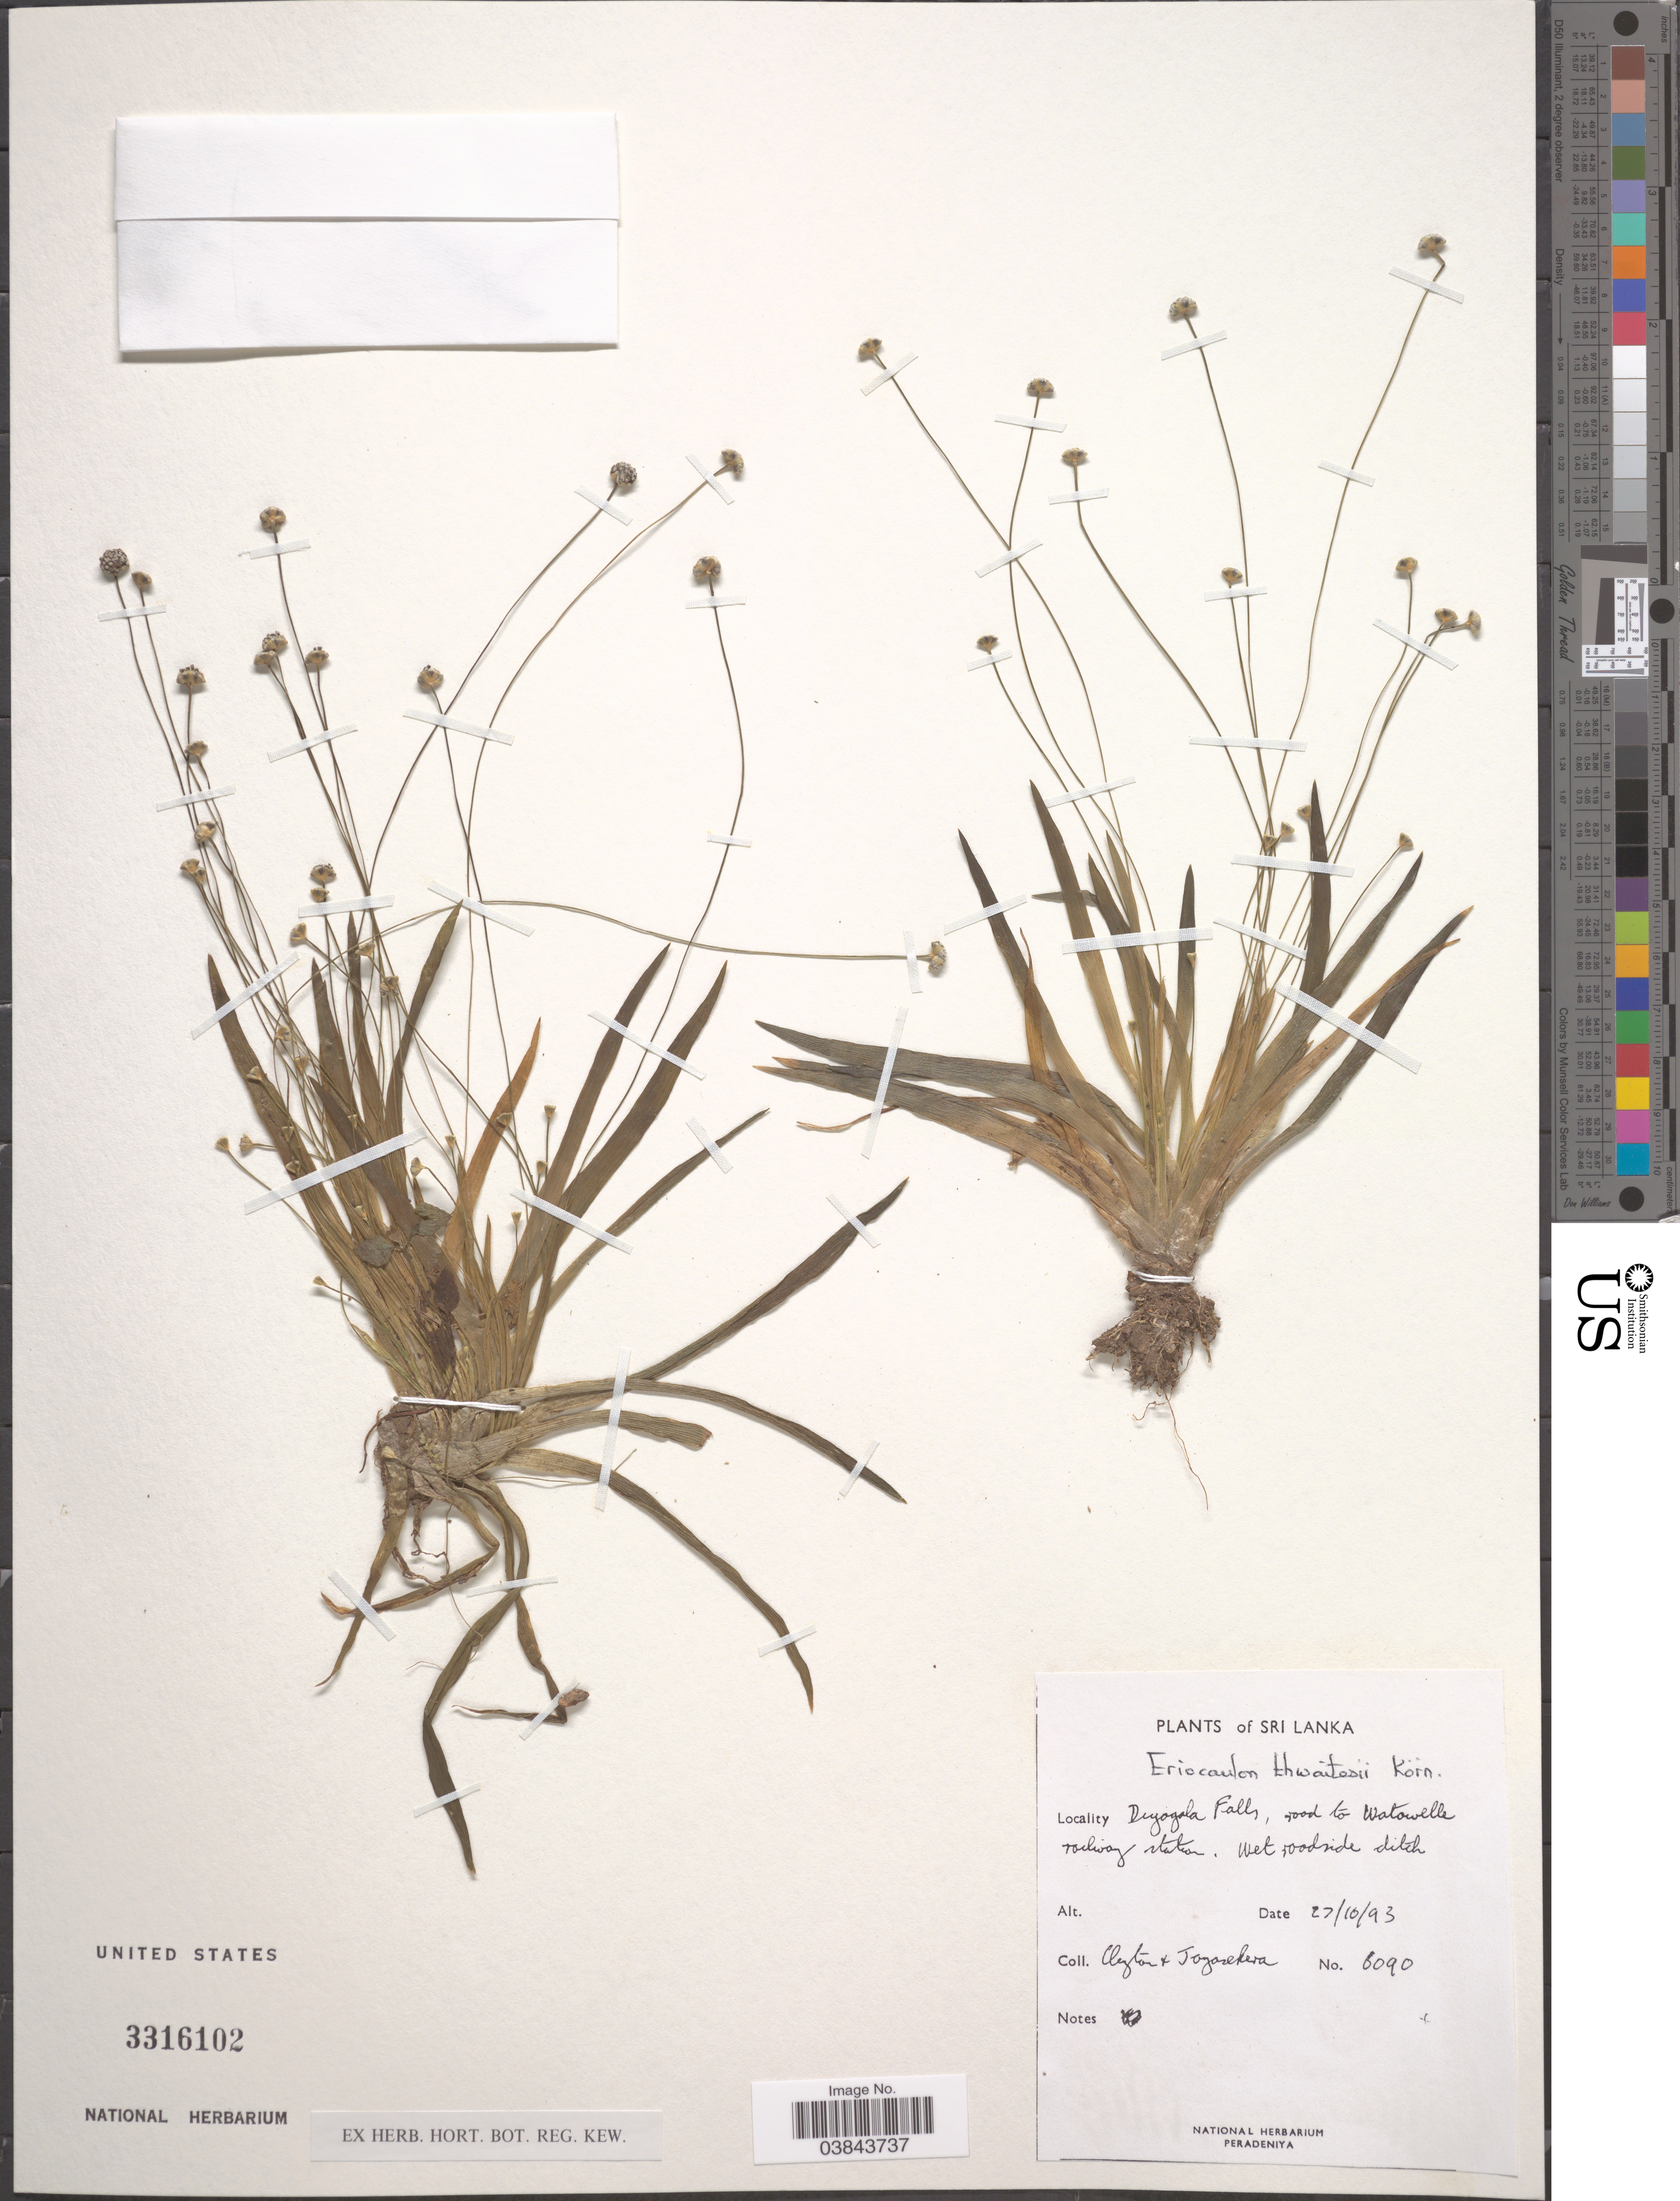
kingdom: Plantae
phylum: Tracheophyta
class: Liliopsida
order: Poales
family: Eriocaulaceae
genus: Eriocaulon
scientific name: Eriocaulon thwaitesii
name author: Körn.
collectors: Clayton & -. Jayasekera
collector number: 6090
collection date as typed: Transcribed d/m/y: 27/10/93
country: Sri Lanka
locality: Diyaluma Falls, road to Watowala railway station.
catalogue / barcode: US 3316102